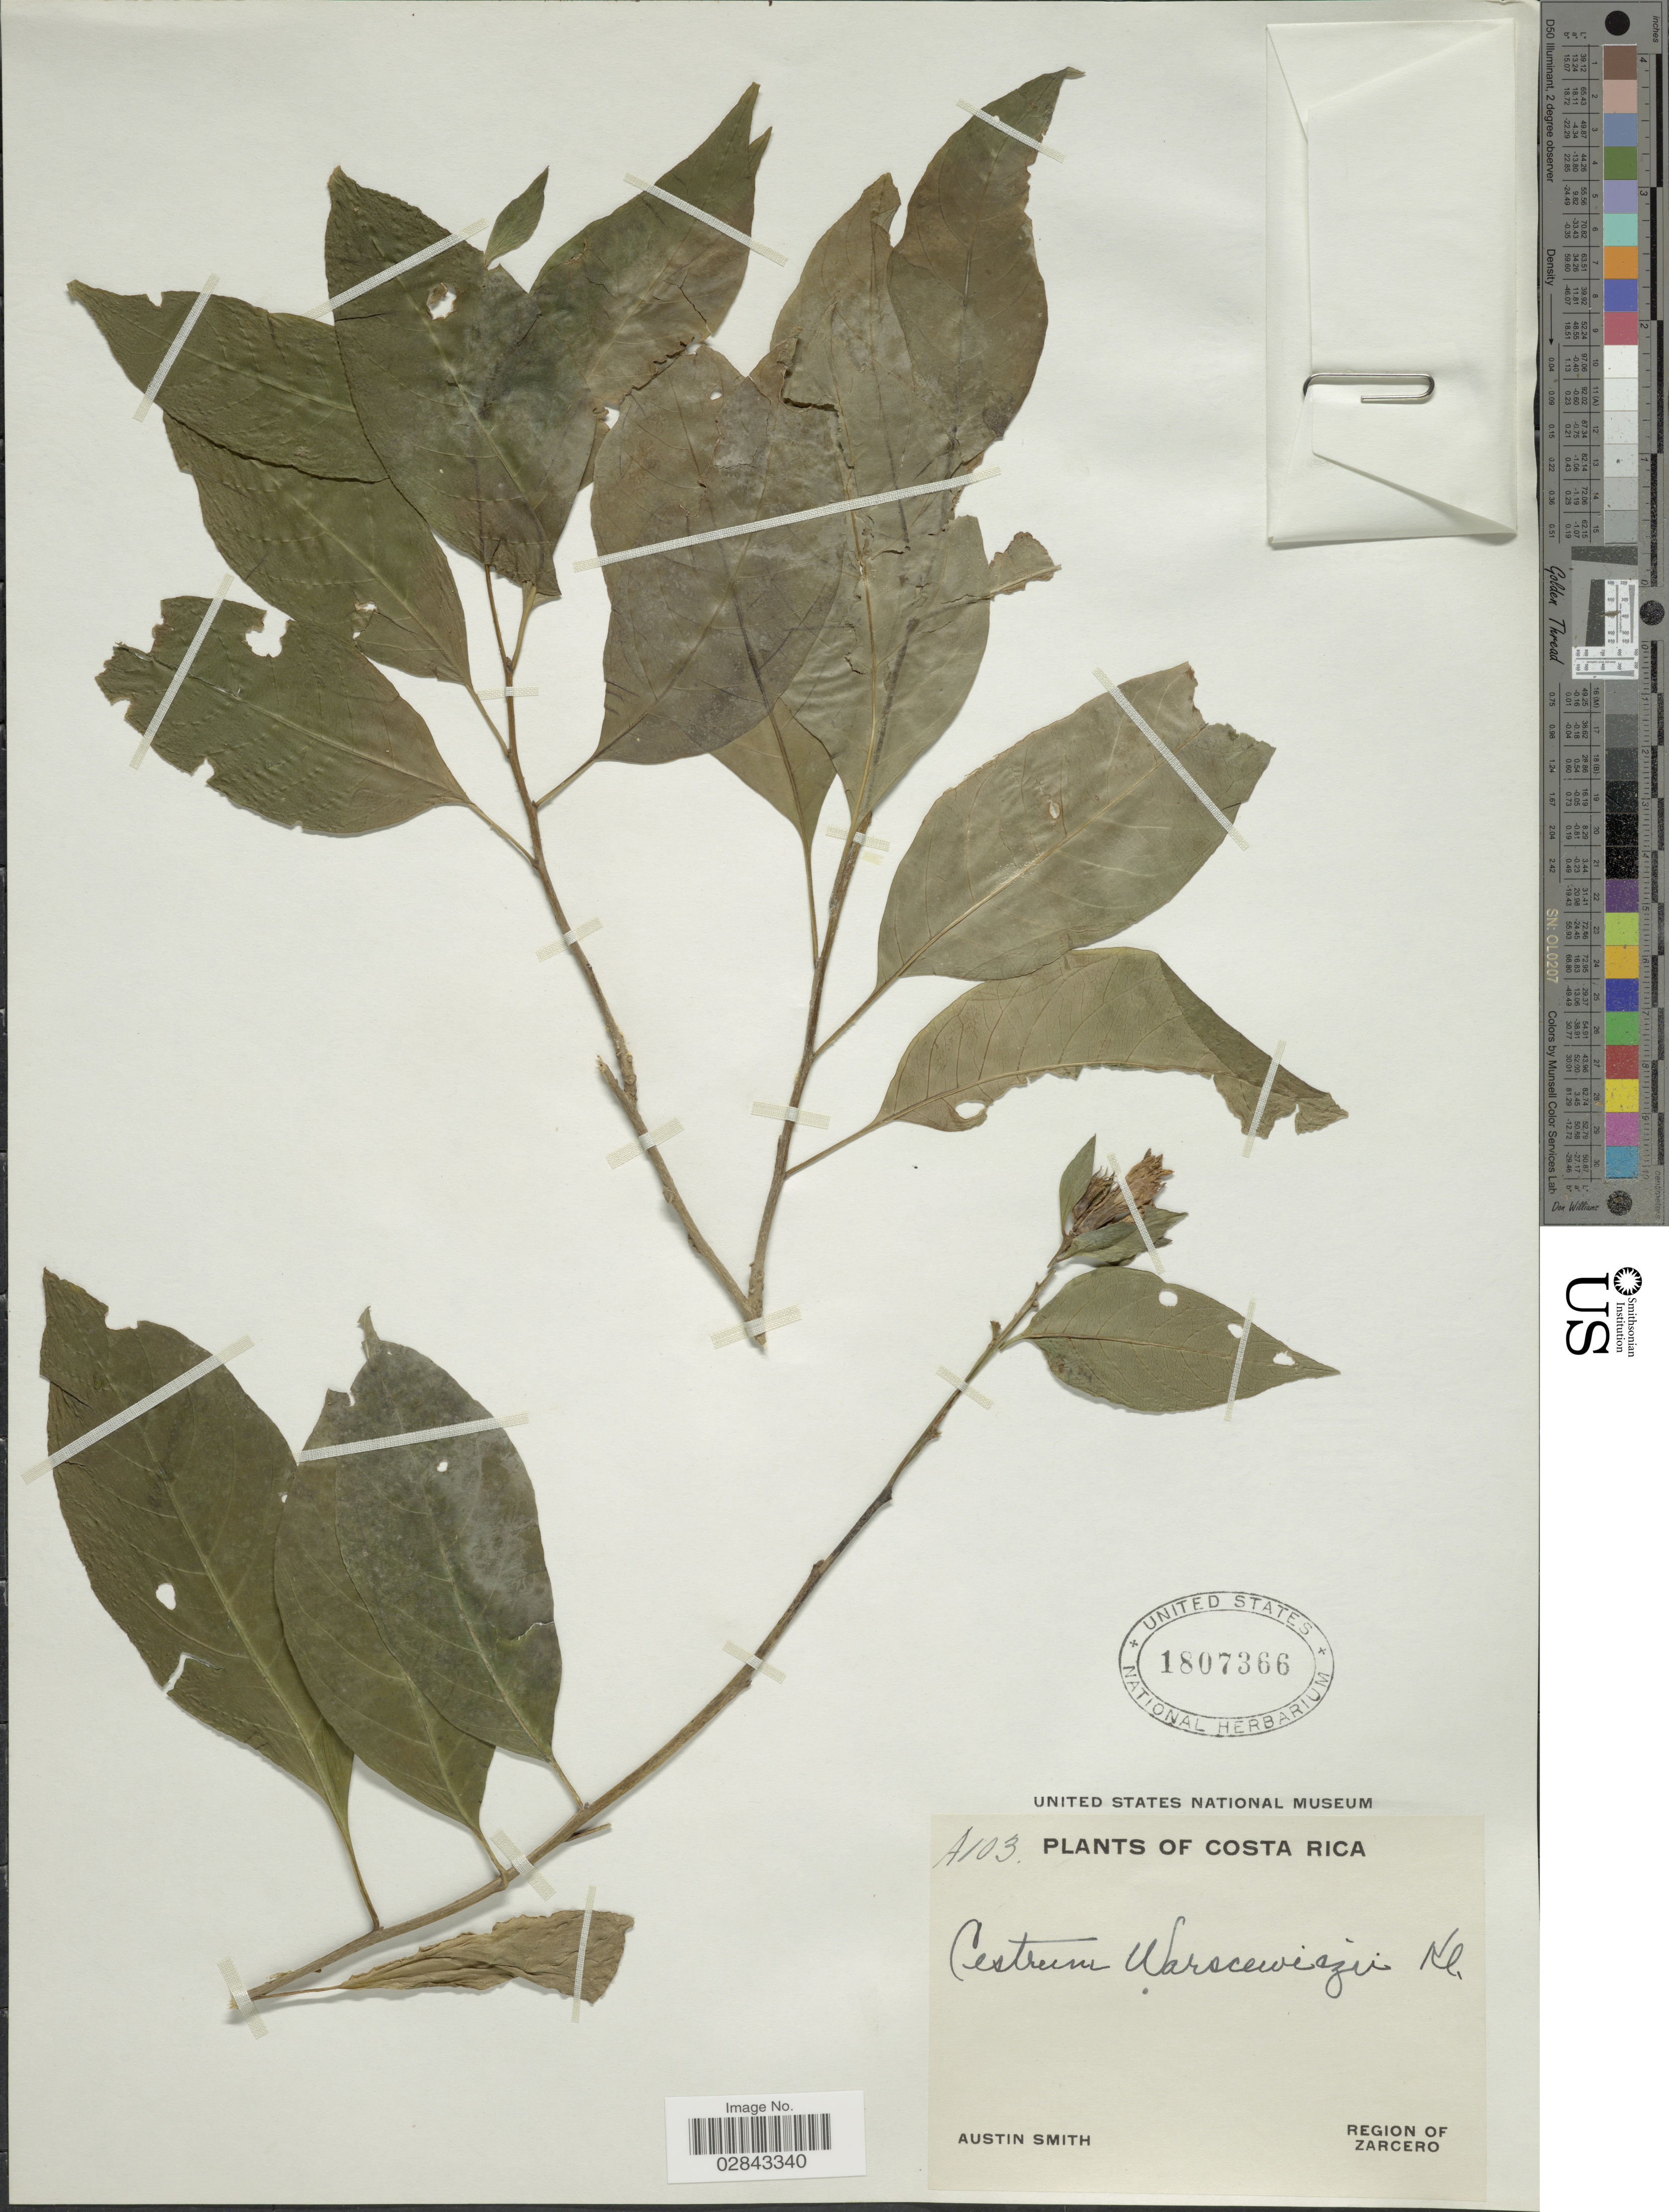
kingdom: Plantae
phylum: Tracheophyta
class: Magnoliopsida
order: Solanales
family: Solanaceae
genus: Cestrum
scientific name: Cestrum aurantiacum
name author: Lindley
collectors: Aust P. Smith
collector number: A103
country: Costa Rica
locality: Region of Zarcero.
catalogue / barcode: US 1807366